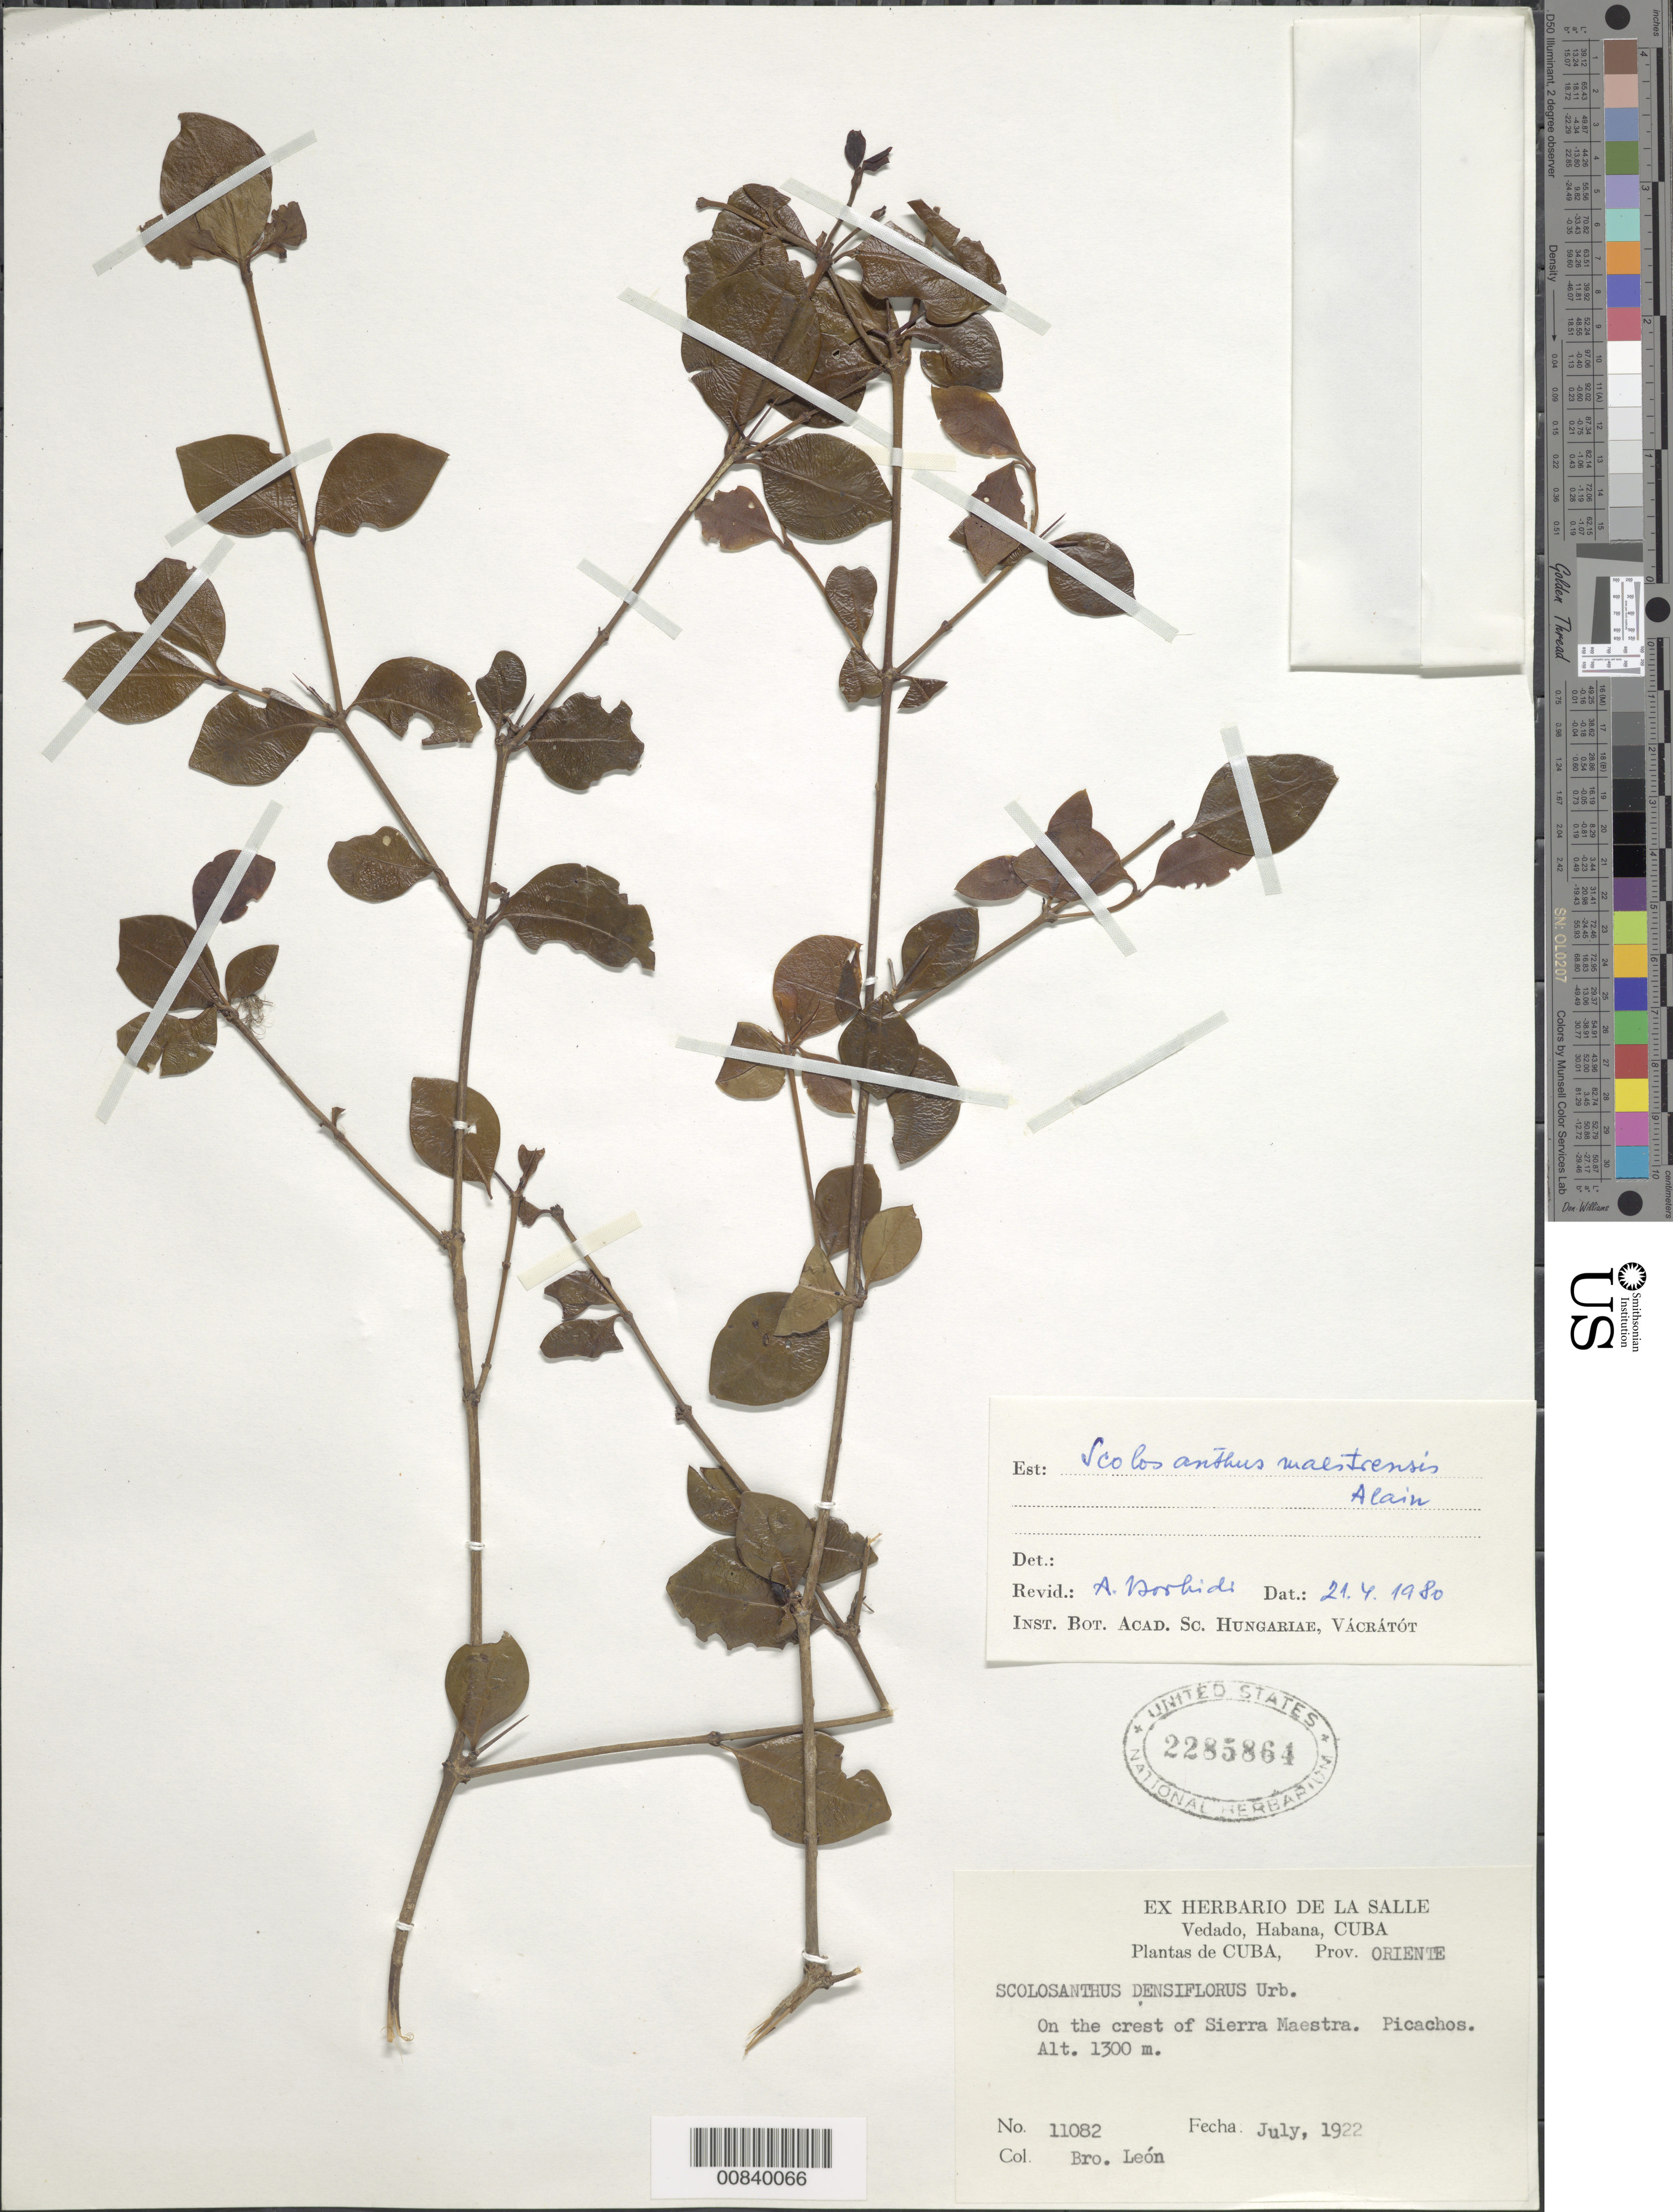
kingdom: Plantae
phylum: Tracheophyta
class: Magnoliopsida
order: Gentianales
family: Rubiaceae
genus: Scolosanthus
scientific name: Scolosanthus maestrensis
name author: Alain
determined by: Borhidi, Attila L.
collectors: Bro. León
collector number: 11082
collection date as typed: Jul 1922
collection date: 1922-07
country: Cuba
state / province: Oriente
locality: On the crest of Sierra Maestra. Picachos.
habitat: Mountain crest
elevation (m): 1300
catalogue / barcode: US 2285864